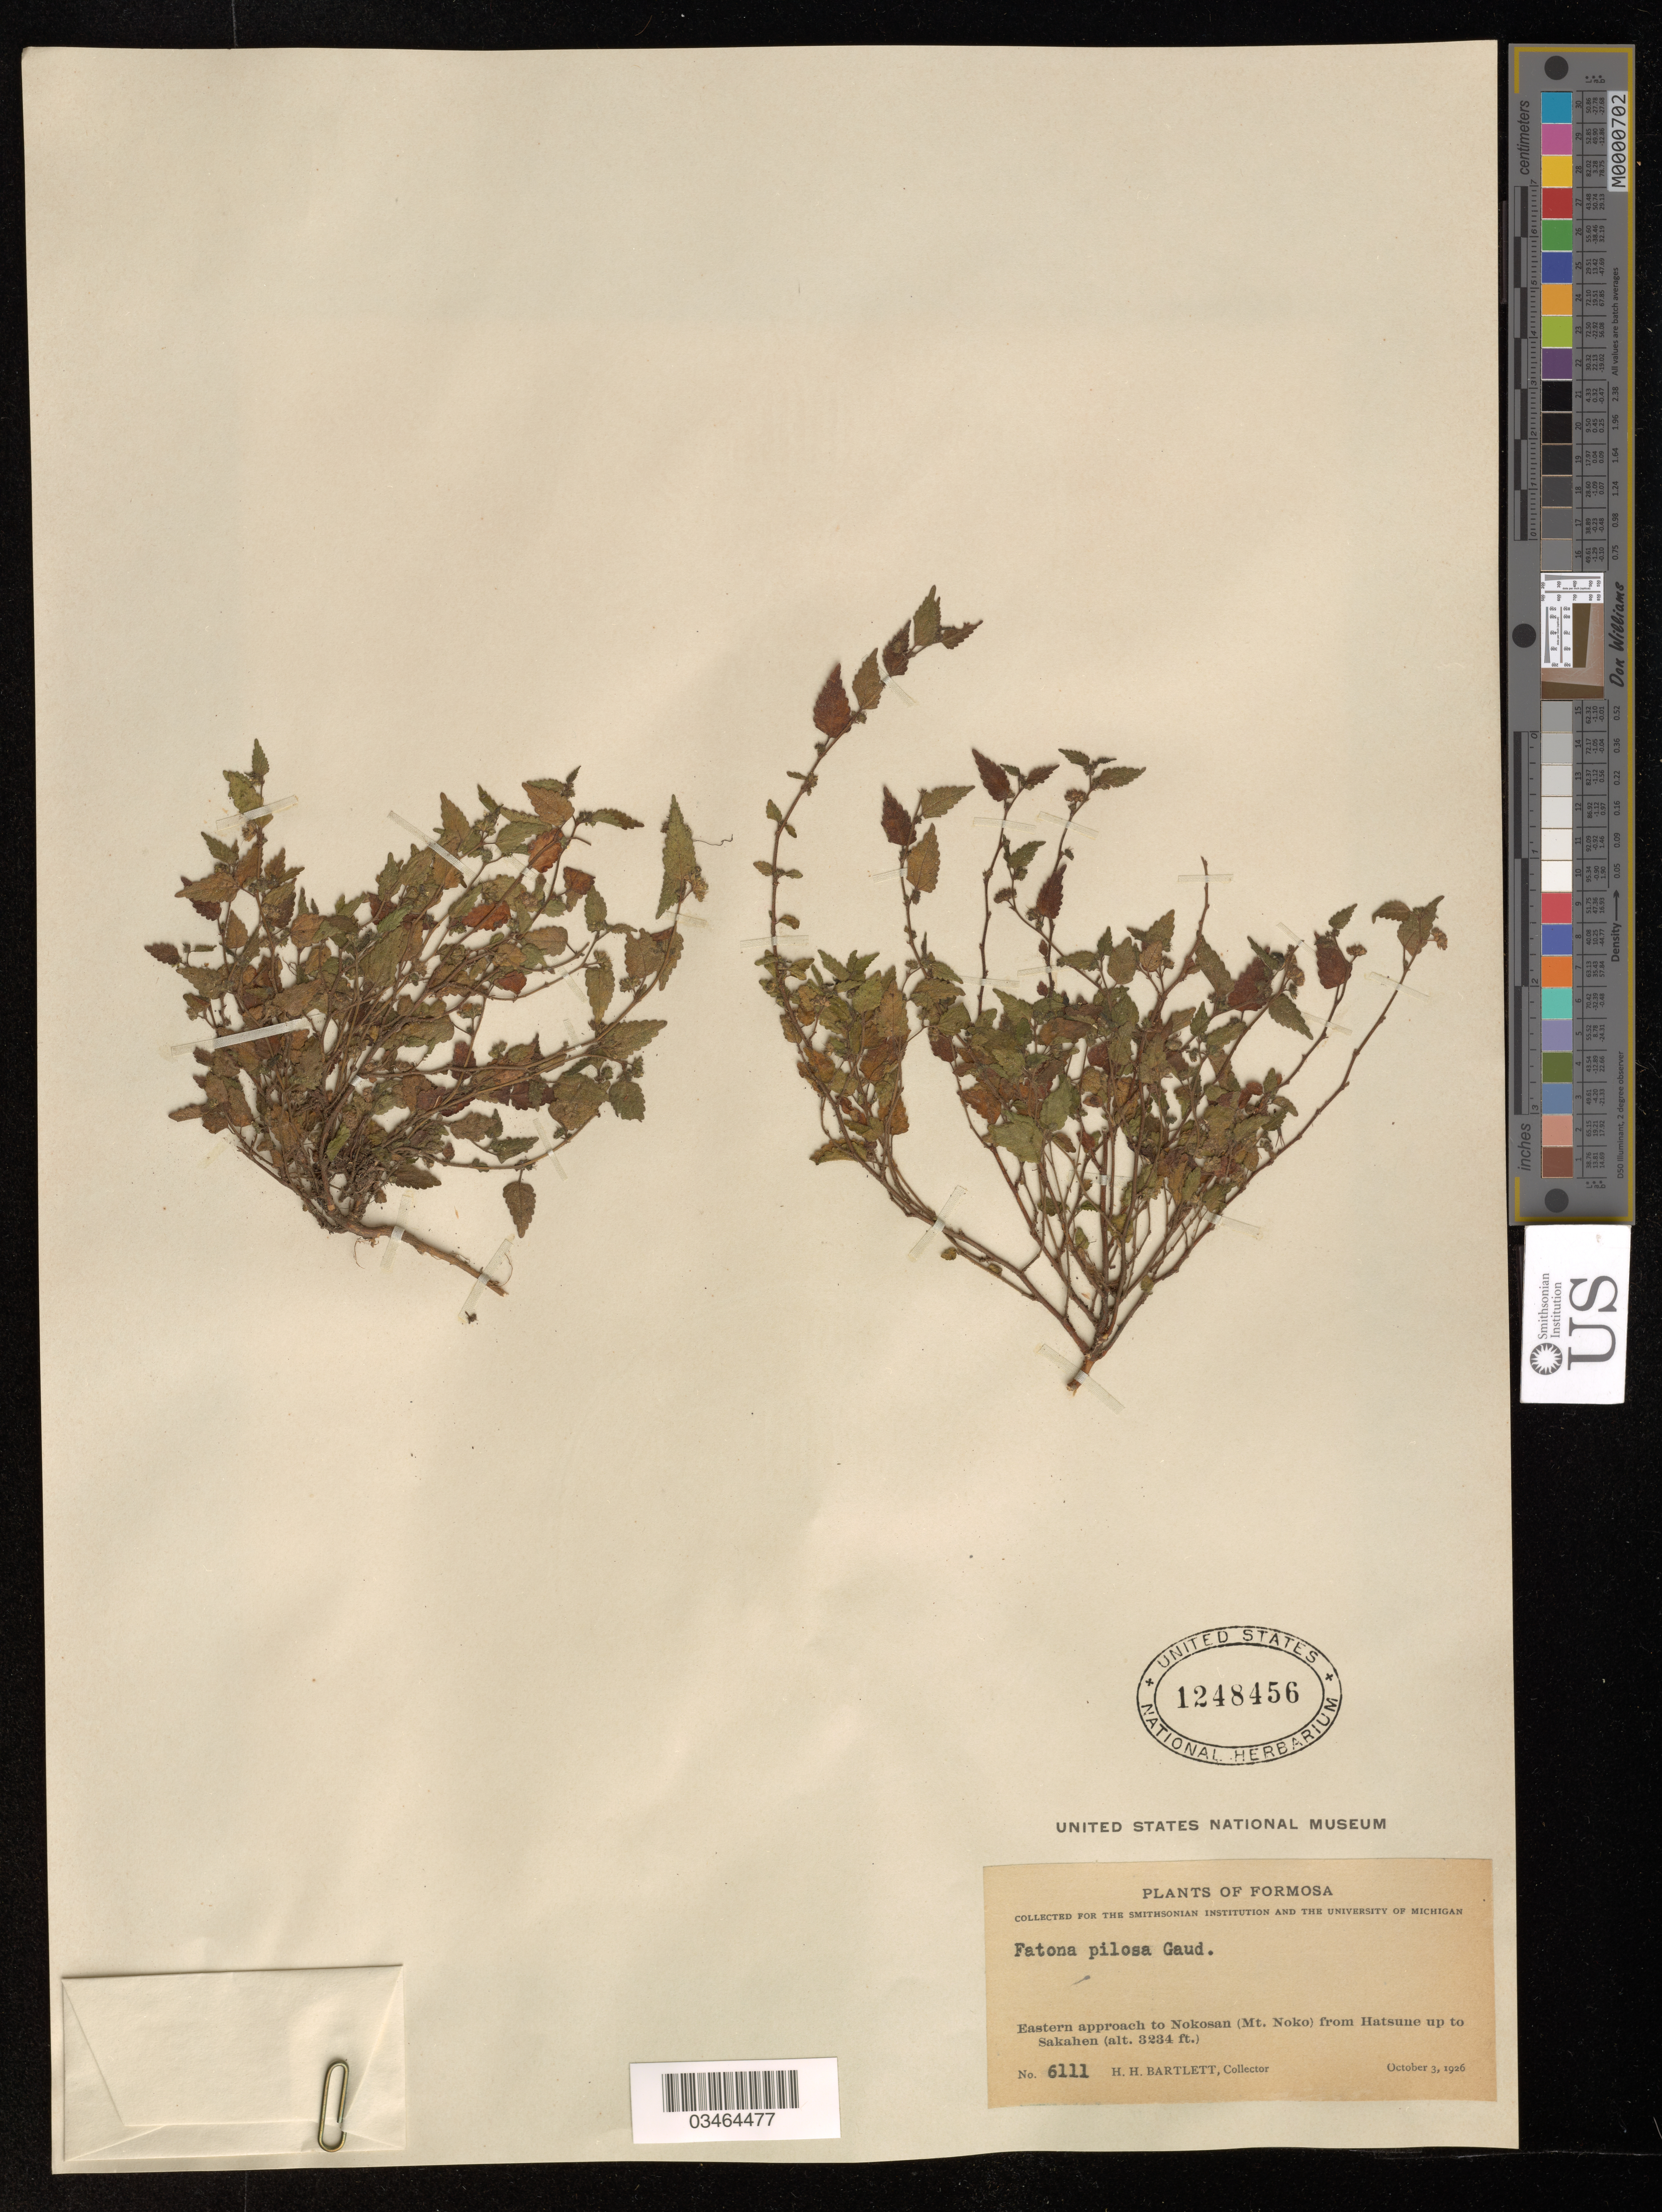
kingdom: Plantae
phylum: Tracheophyta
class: Magnoliopsida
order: Rosales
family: Moraceae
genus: Fatoua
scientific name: Fatoua pilosa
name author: Gaudich.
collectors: H. H. Bartlett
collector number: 6111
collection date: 1926-10-03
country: Taiwan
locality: Formosa. Eastern approach to Nokosan (Mt. Noko) from Hatsune up to Sakahen.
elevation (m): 986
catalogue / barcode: US 1248456